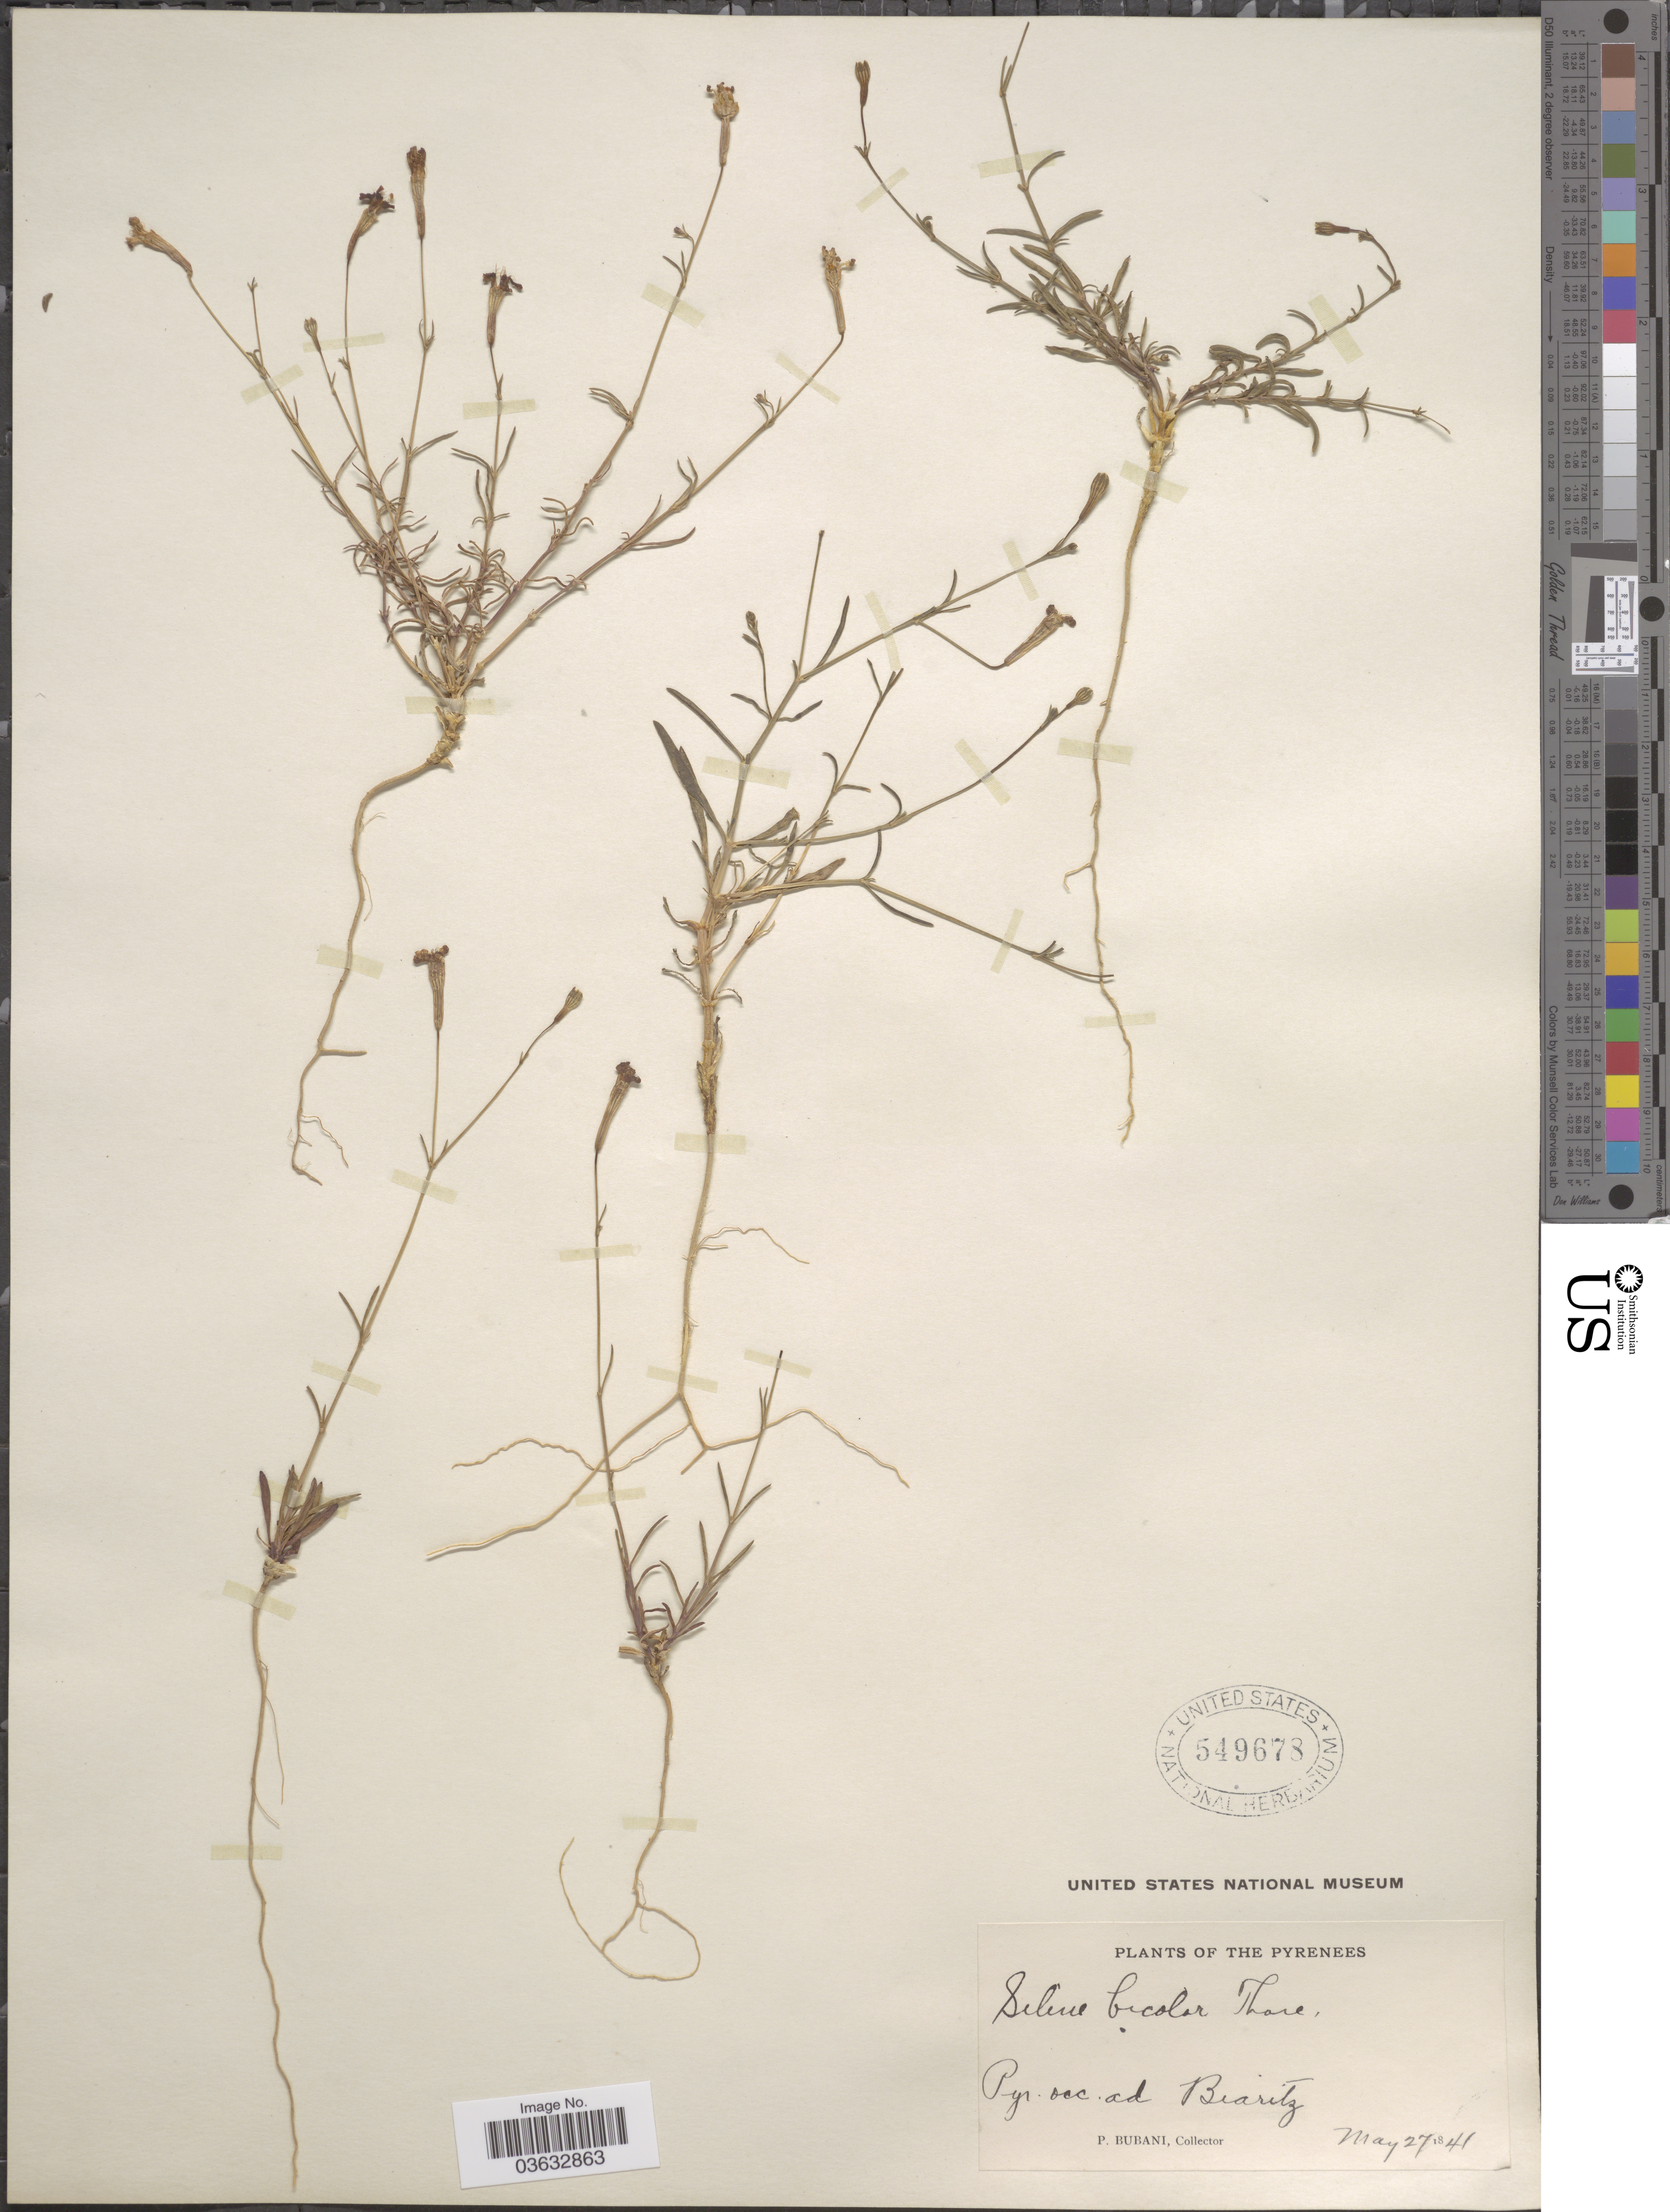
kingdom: Plantae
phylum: Tracheophyta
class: Magnoliopsida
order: Caryophyllales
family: Caryophyllaceae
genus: Silene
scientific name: Silene bicolor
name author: Moench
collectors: P. Bubani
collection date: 1841-05-27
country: France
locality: The Pyrenees. Pyr. Occ. Ad. Biaritz.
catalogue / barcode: US 549678